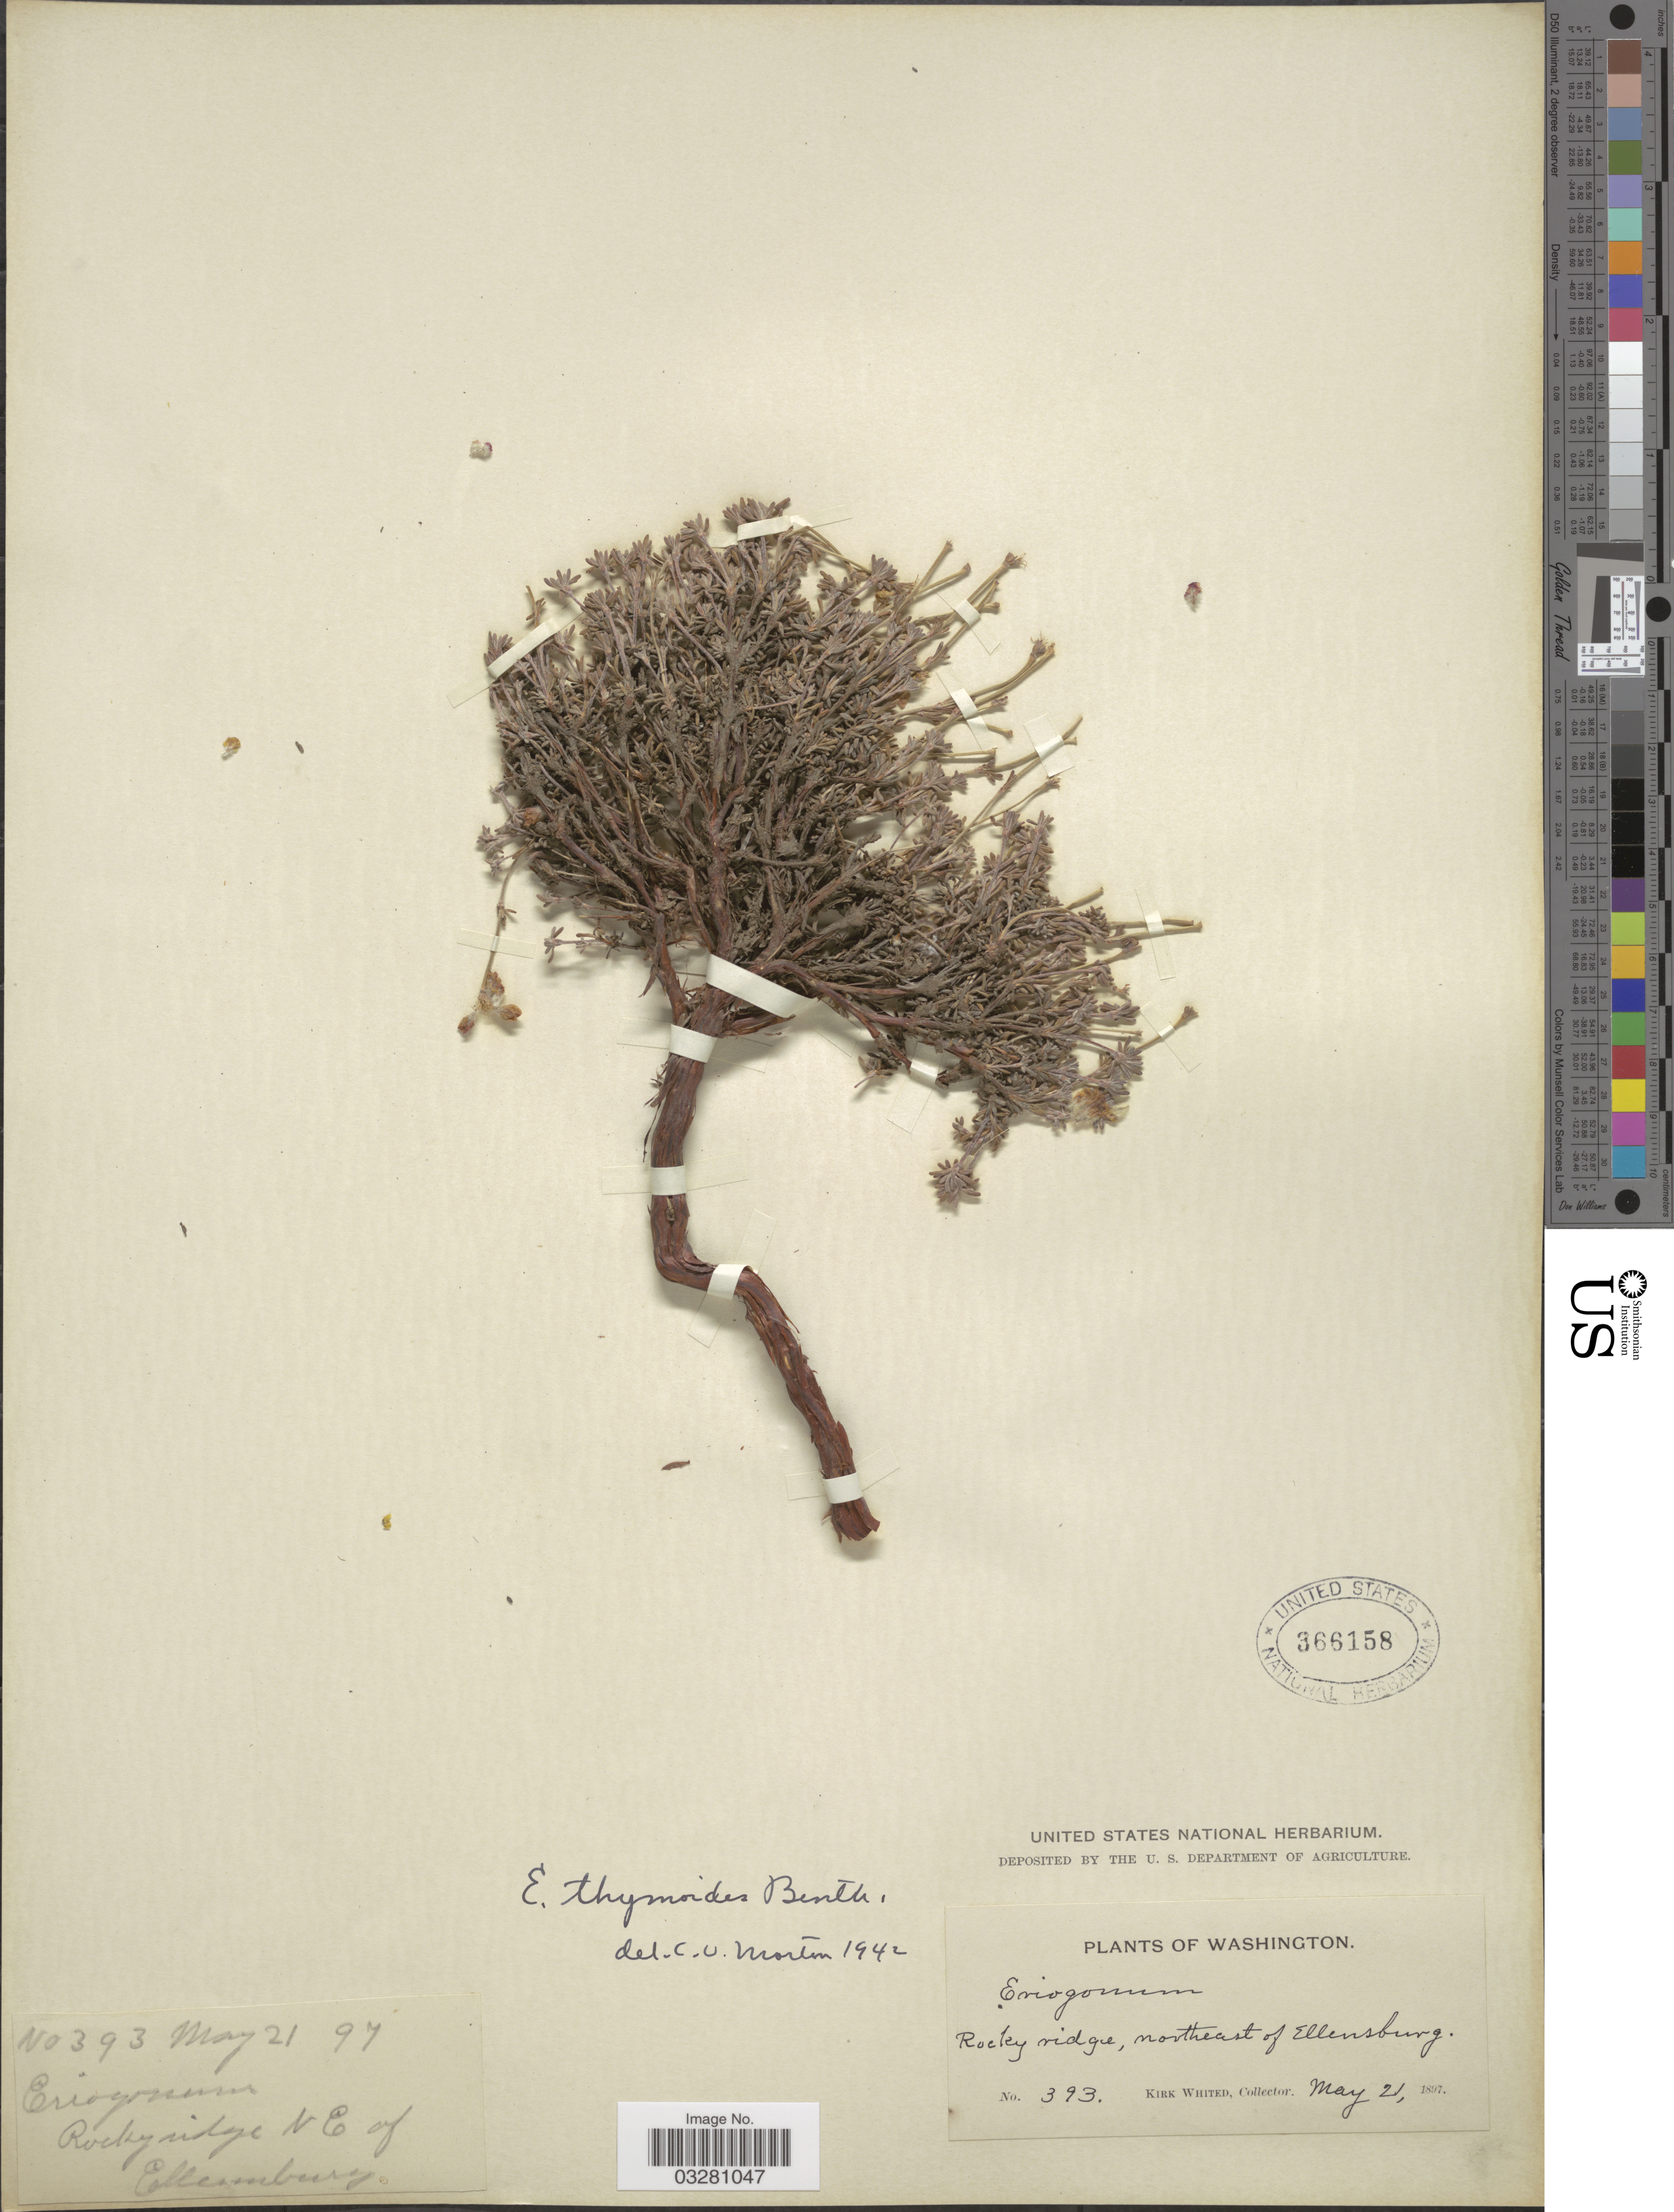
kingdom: Plantae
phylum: Tracheophyta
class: Magnoliopsida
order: Caryophyllales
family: Polygonaceae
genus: Eriogonum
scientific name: Eriogonum thymoides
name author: Benth. in DC.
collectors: K. Whited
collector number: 393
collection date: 1897-05-21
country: United States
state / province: Washington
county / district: Kittitas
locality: Rocky ridge, northeast of Ellensburg.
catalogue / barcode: US 366158